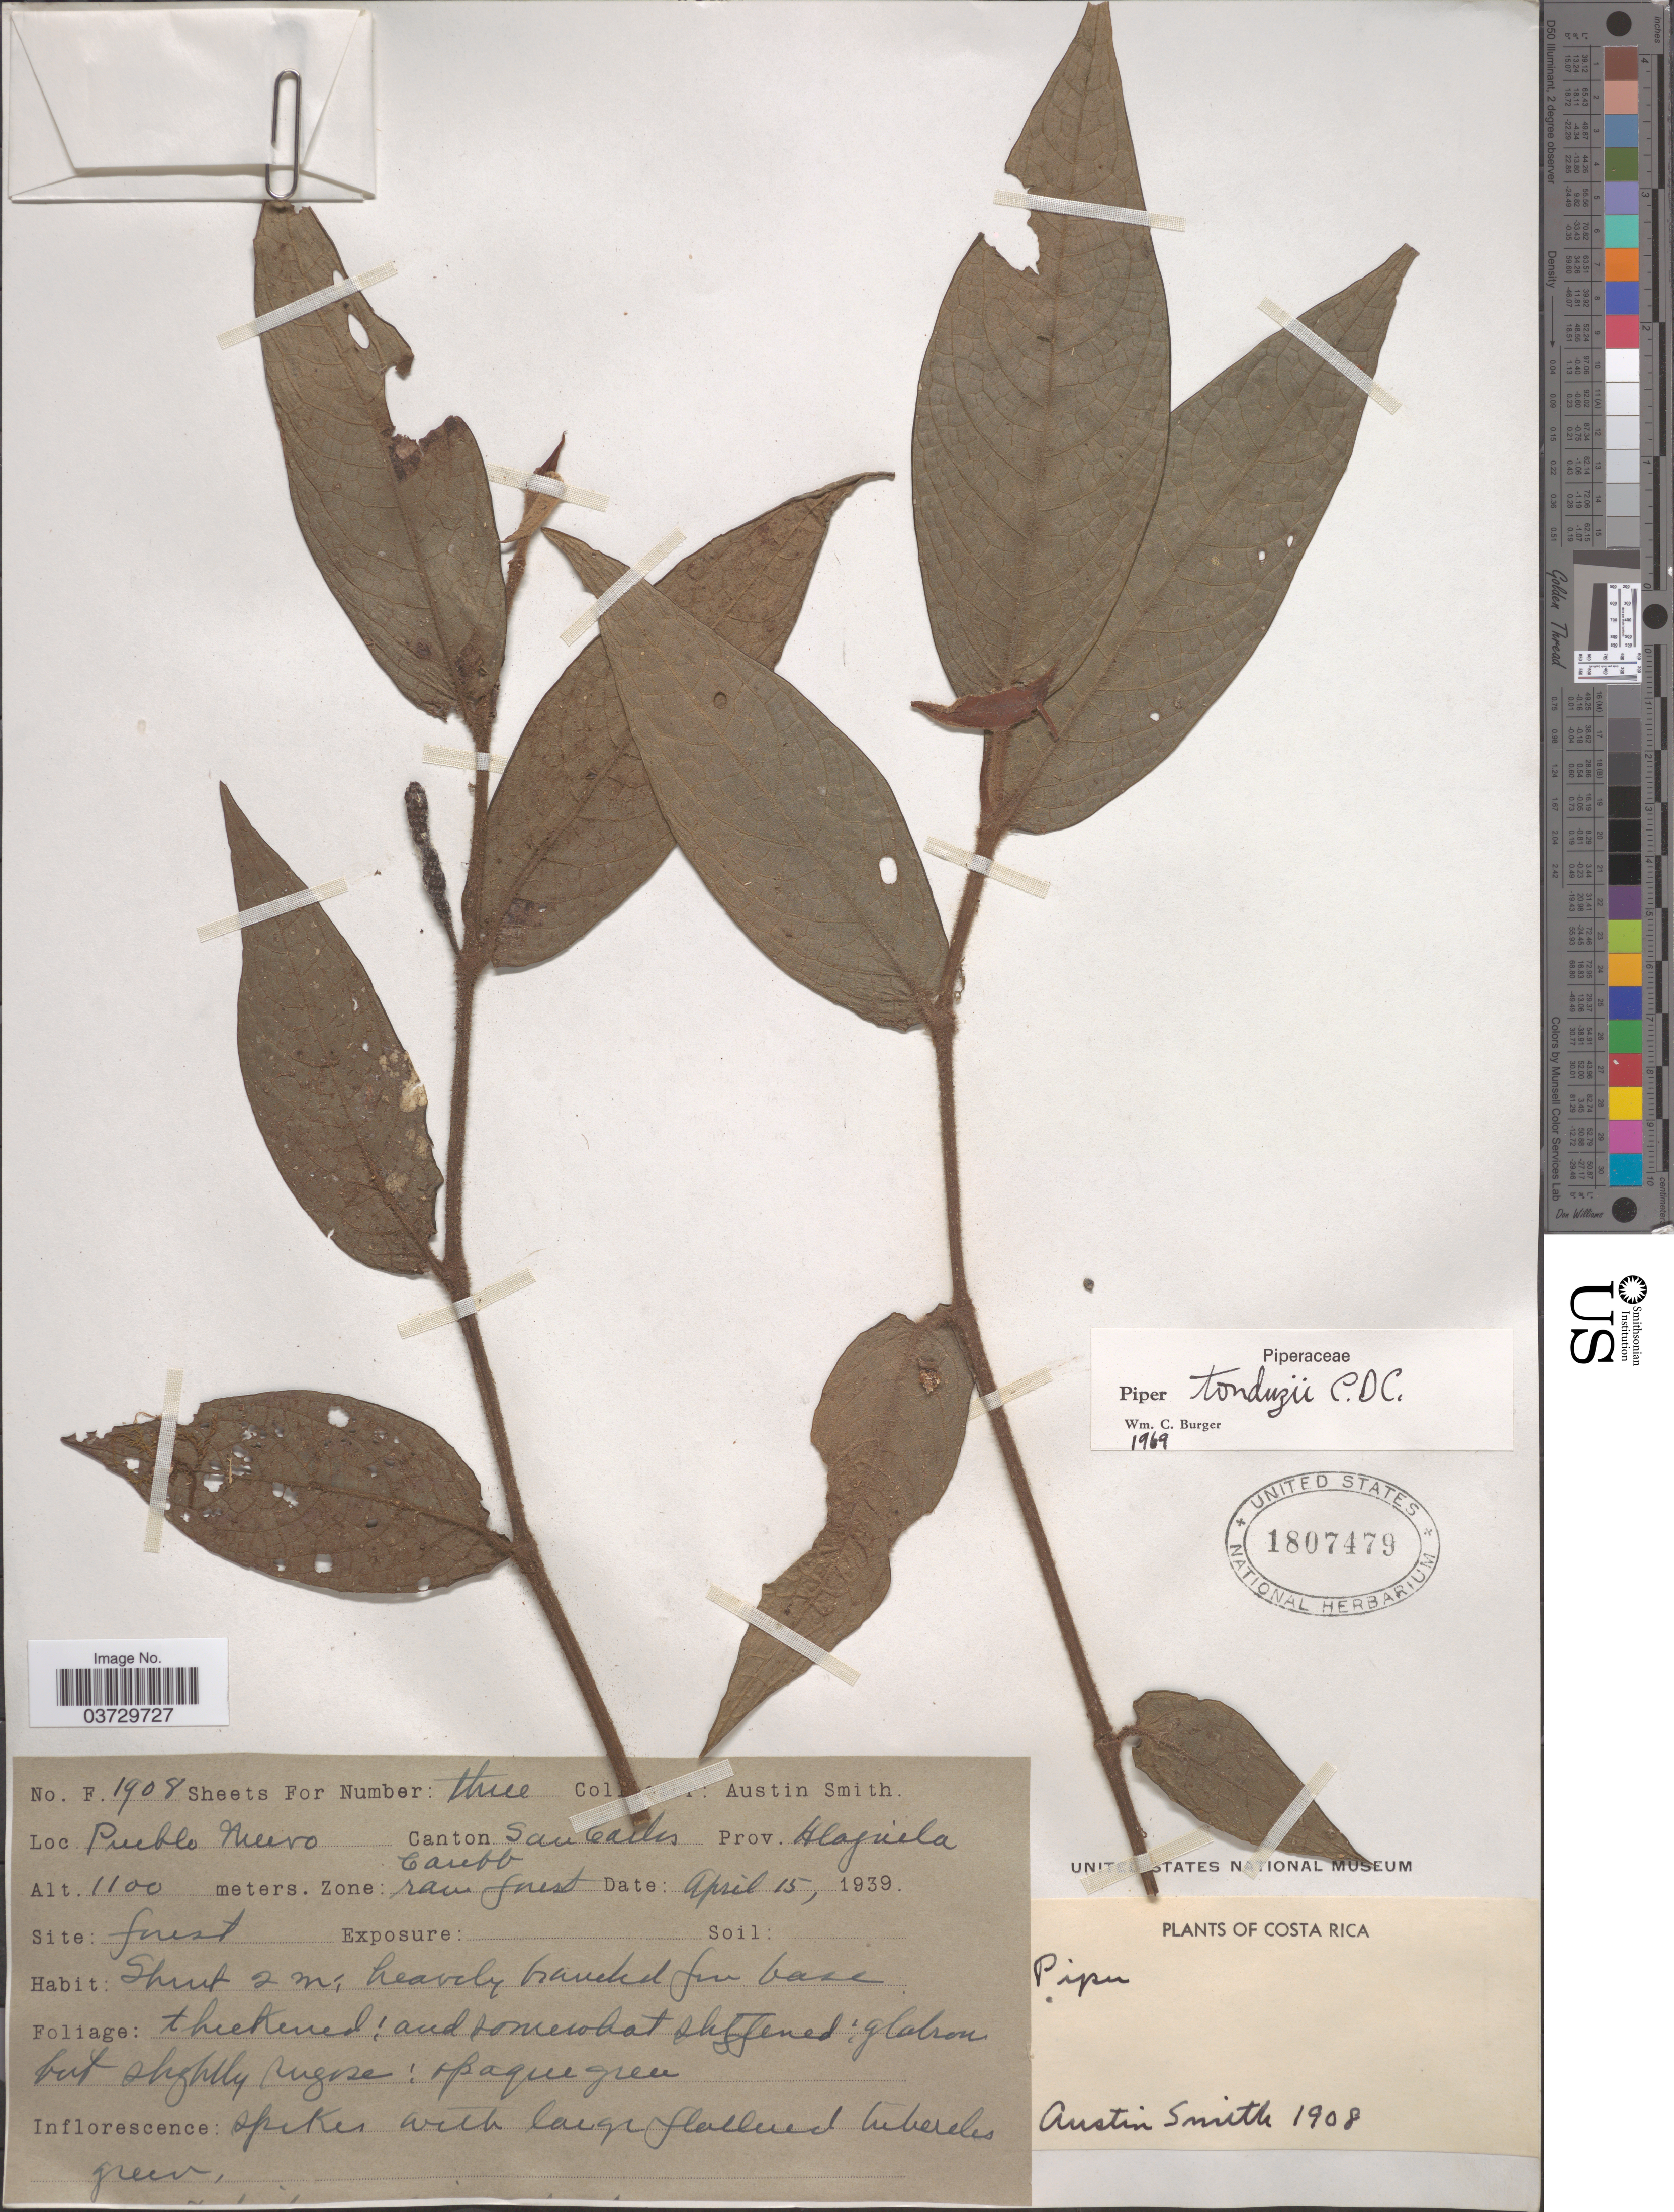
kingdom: Plantae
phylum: Tracheophyta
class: Magnoliopsida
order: Piperales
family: Piperaceae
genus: Piper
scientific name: Piper tonduzii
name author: C. DC. in Pittier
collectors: Aust P. Smith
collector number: F1908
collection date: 1939-04-15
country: Costa Rica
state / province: Alajuela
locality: Pueblo Nuevo Canton San Carlos. Zone: Caribb rain forest.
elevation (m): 1100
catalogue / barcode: US 1807479